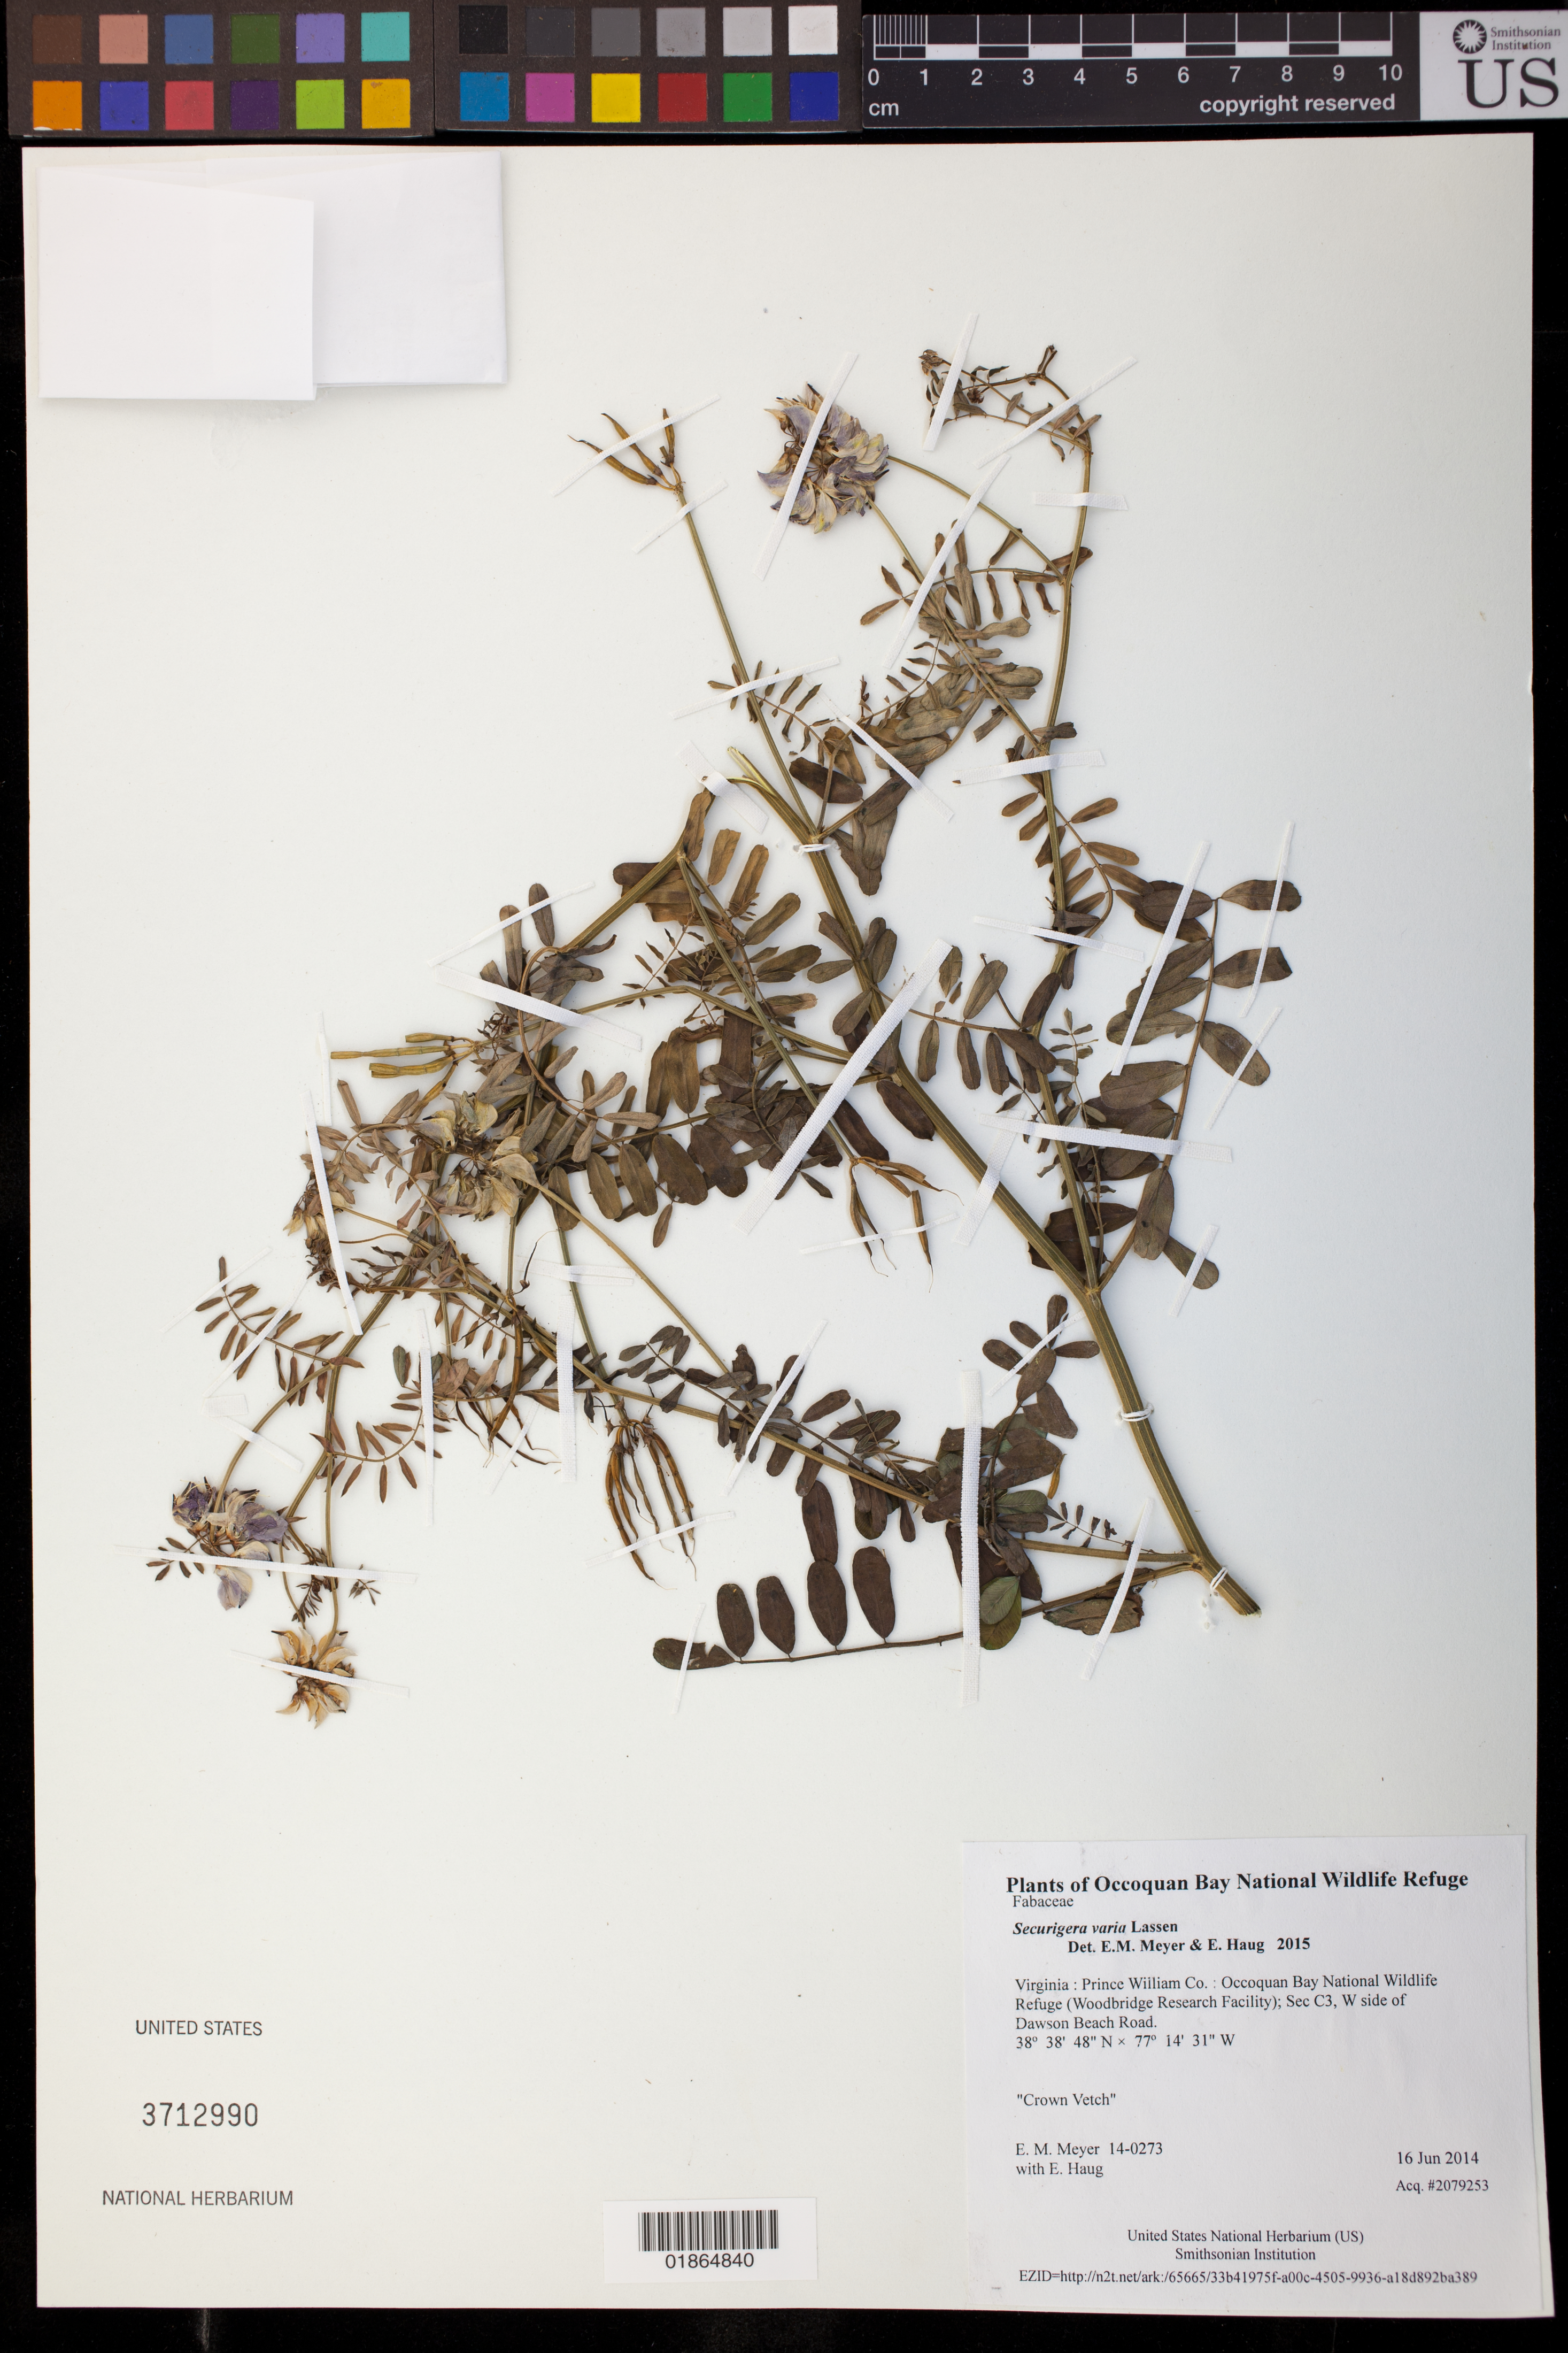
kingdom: Plantae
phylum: Tracheophyta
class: Magnoliopsida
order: Fabales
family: Fabaceae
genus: Securigera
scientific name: Securigera varia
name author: Lassen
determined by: Meyer, E. M.; Haug, E.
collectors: E. M. Meyer & E. Haug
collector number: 14-0273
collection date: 2014-06-16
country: United States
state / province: Virginia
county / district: Prince William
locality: Occoquan Bay National Wildlife Refuge (Woodbridge Research Facility); Sec C3, W side of Dawson Beach Road.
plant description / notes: Crown Vetch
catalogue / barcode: US 3712990